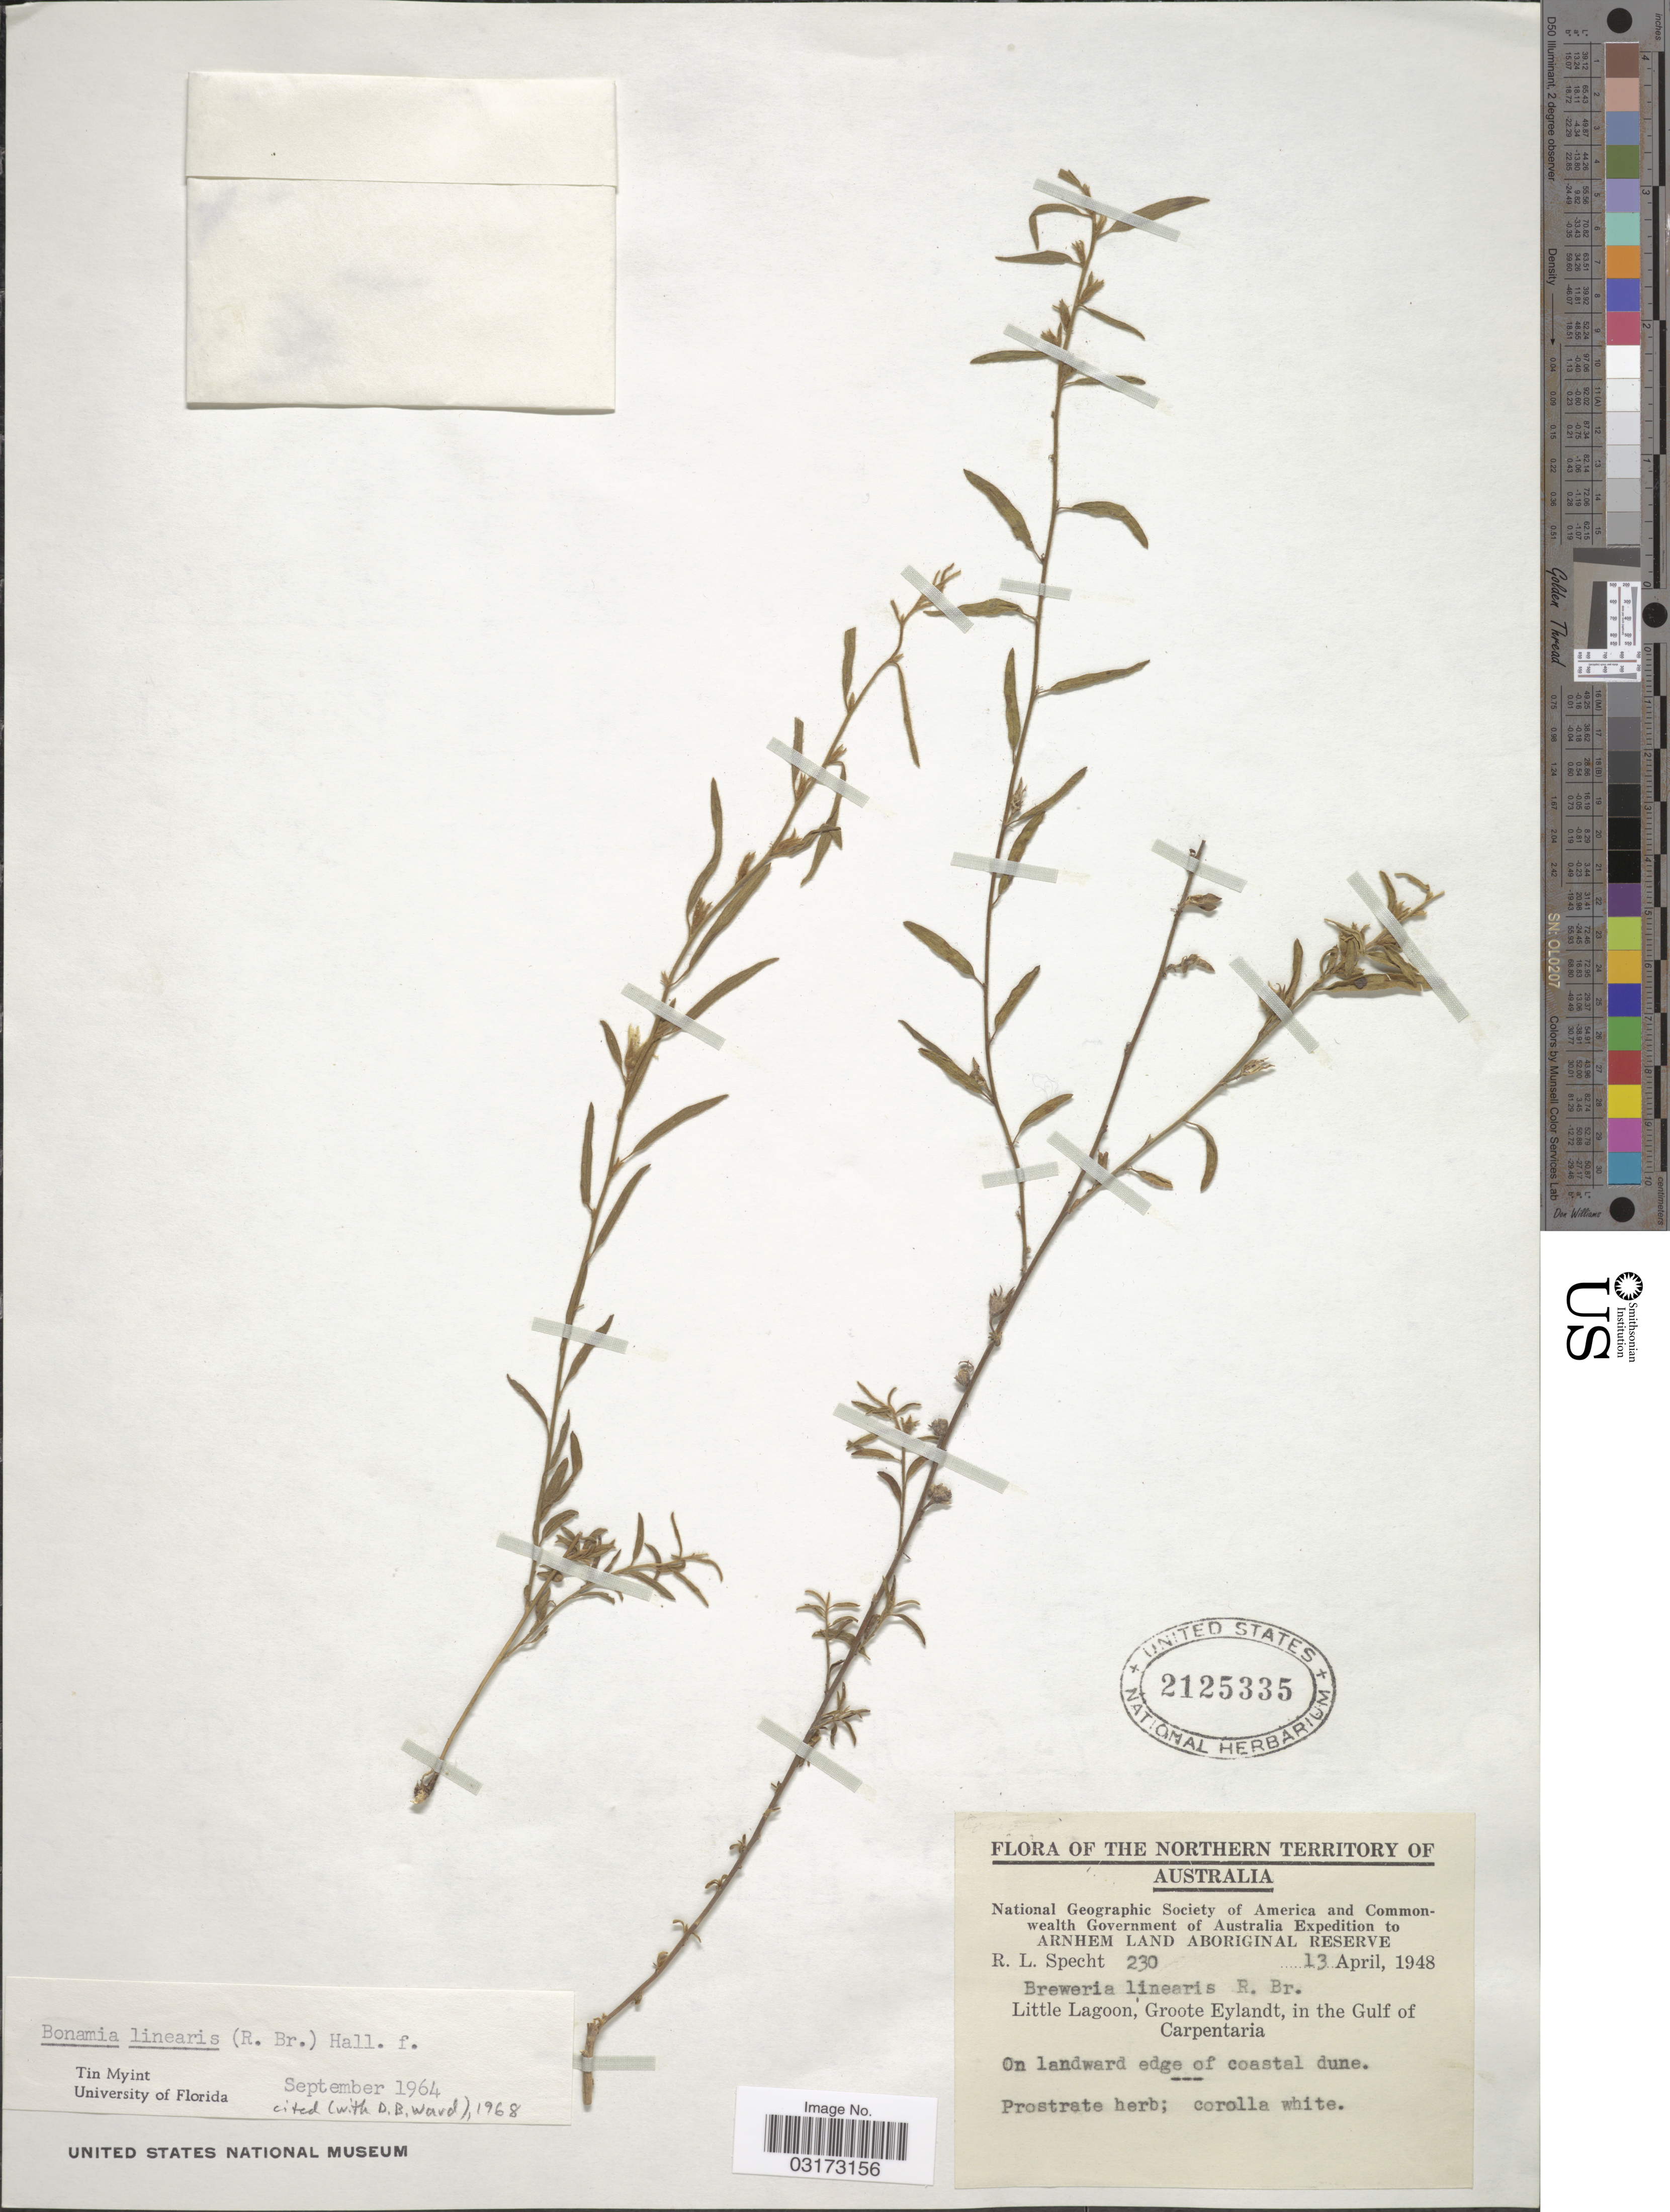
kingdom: Plantae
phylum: Tracheophyta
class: Magnoliopsida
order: Solanales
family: Convolvulaceae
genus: Bonamia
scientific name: Bonamia linearis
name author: (R. Br.) Hallier f.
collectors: R. L. Specht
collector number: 230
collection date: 1948-04-13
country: Australia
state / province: Northern Territory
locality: The Northern Territory of Australia. Little Lagoon, Groote Eylandt, in the Gulf of Carpentaria.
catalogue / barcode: US 2125335